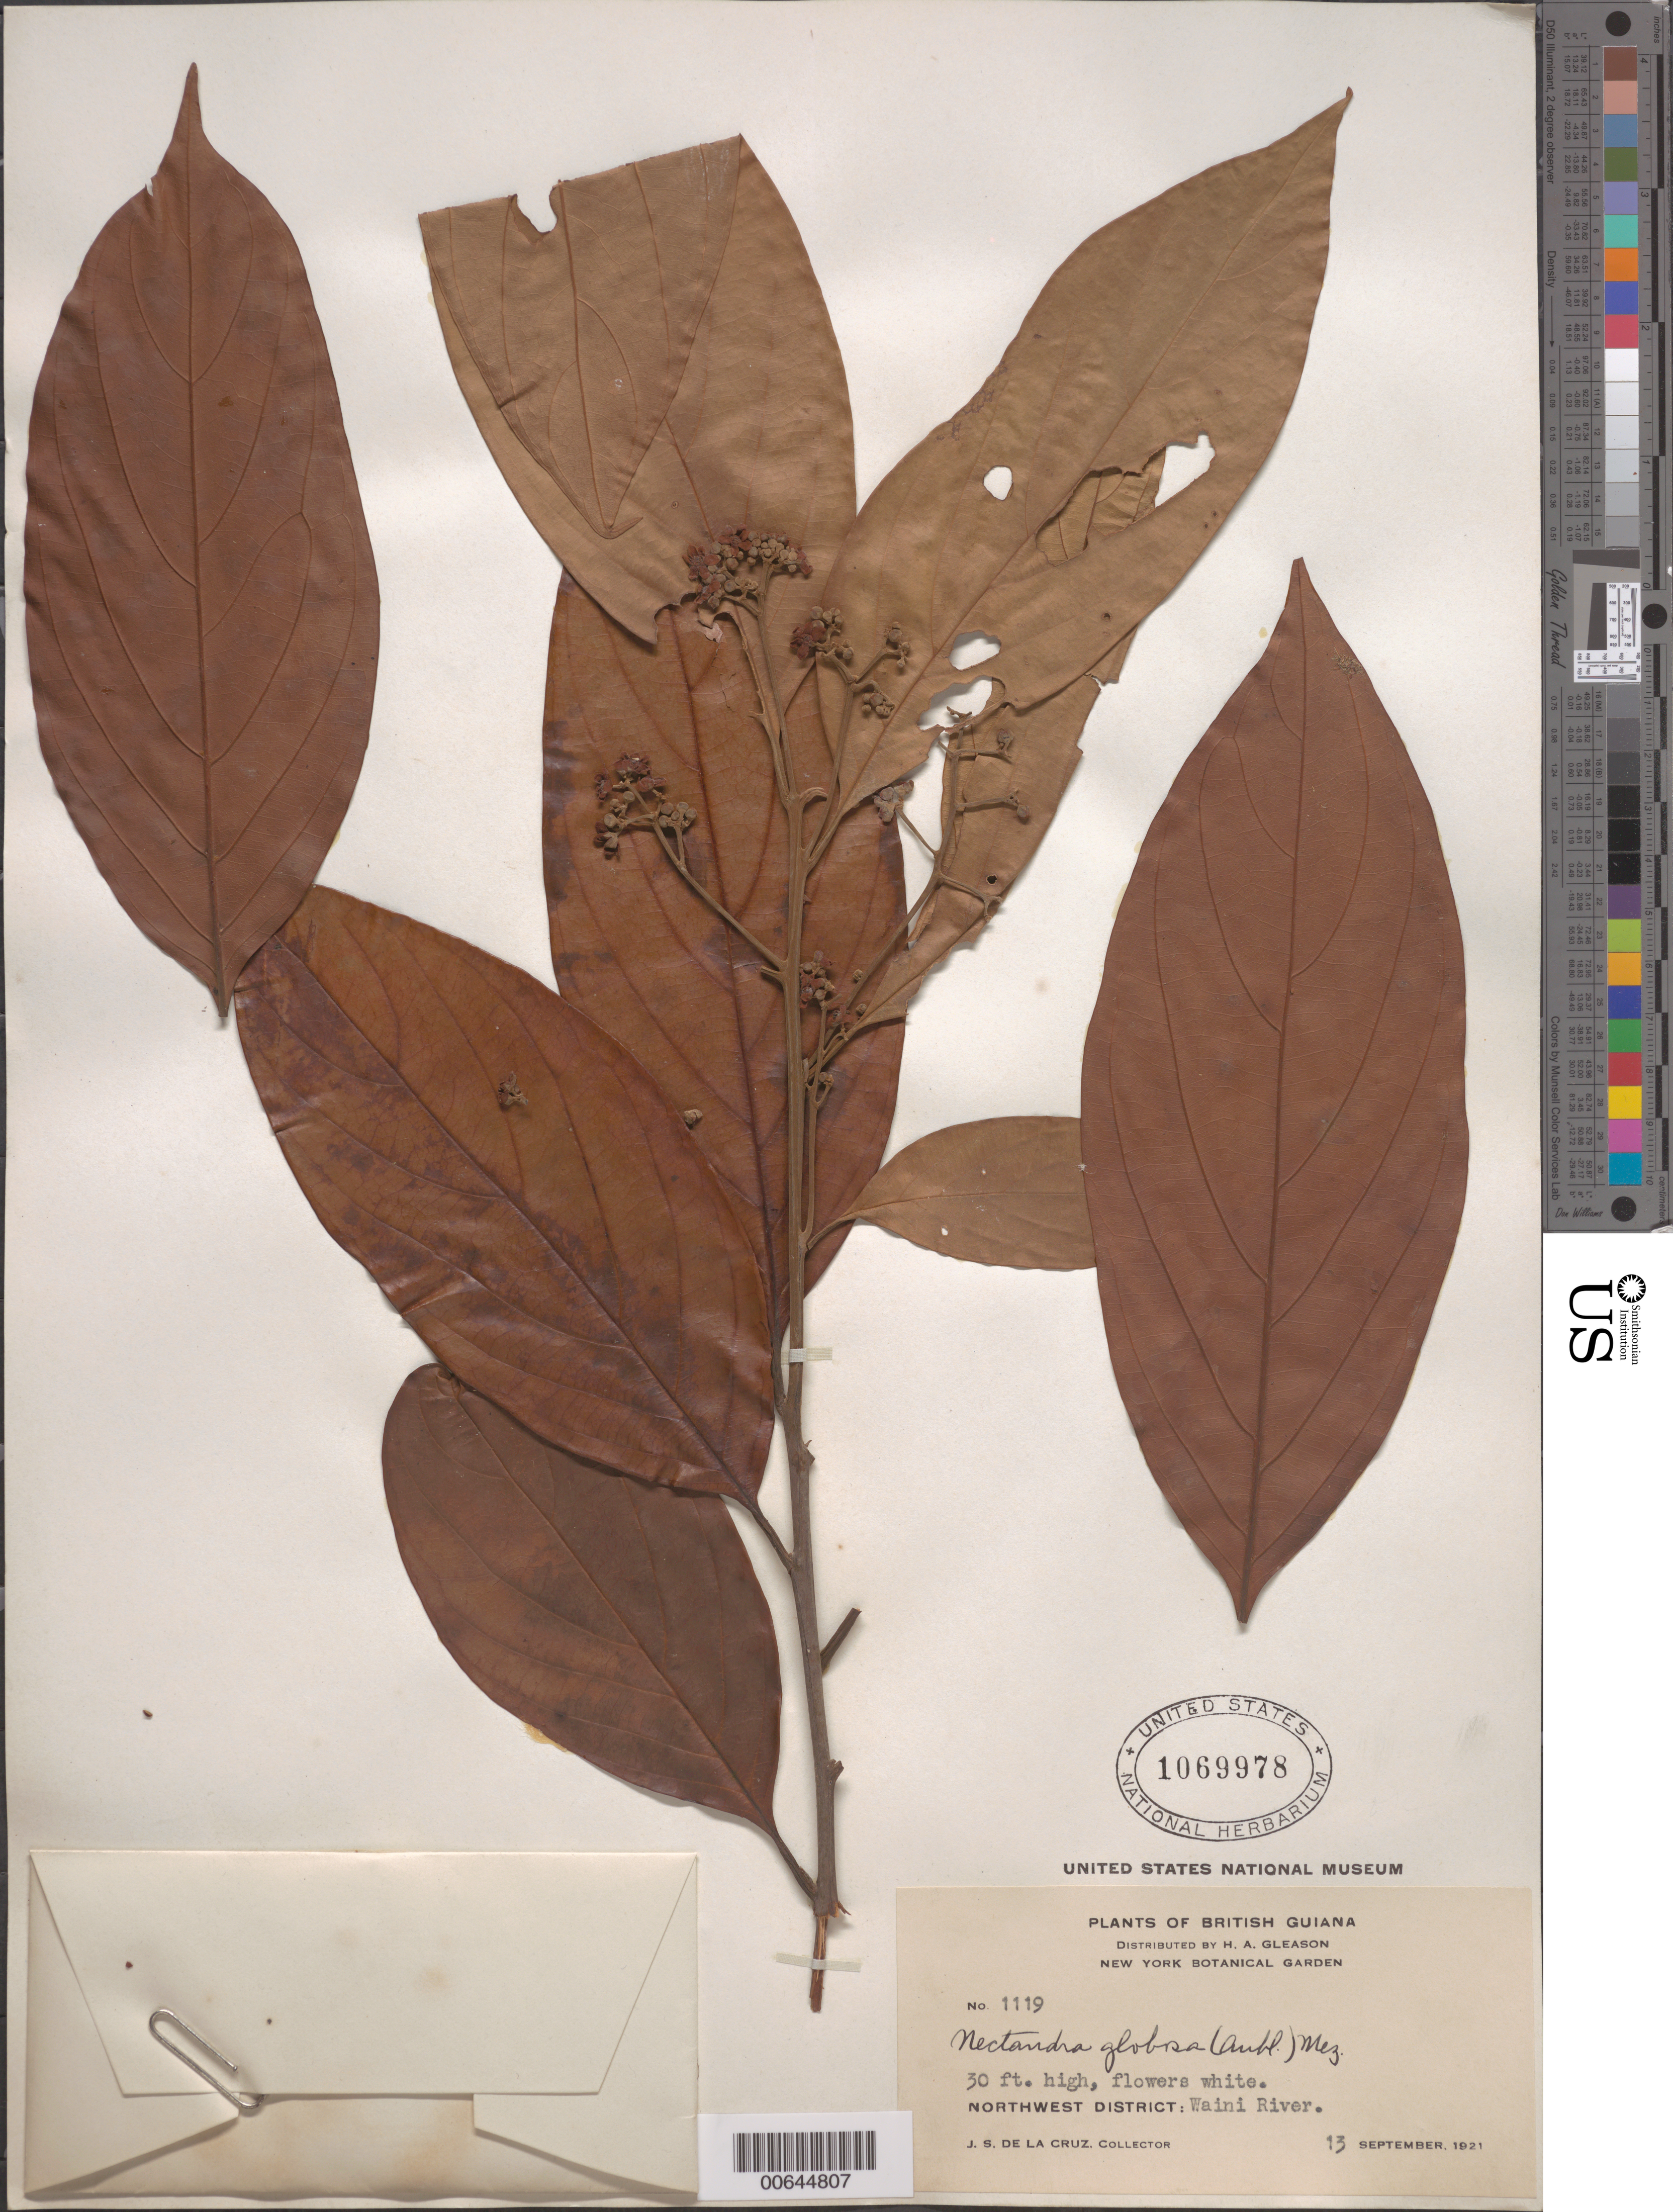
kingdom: Plantae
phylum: Tracheophyta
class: Magnoliopsida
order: Laurales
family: Lauraceae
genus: Nectandra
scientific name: Nectandra globosa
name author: (Aubl.) Mez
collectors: J. S. de la Cruz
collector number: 1119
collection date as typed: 13-Sep-21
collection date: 1921-09-13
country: Guyana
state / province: Barima-Waini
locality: Waini R., NW District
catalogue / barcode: US 1069978